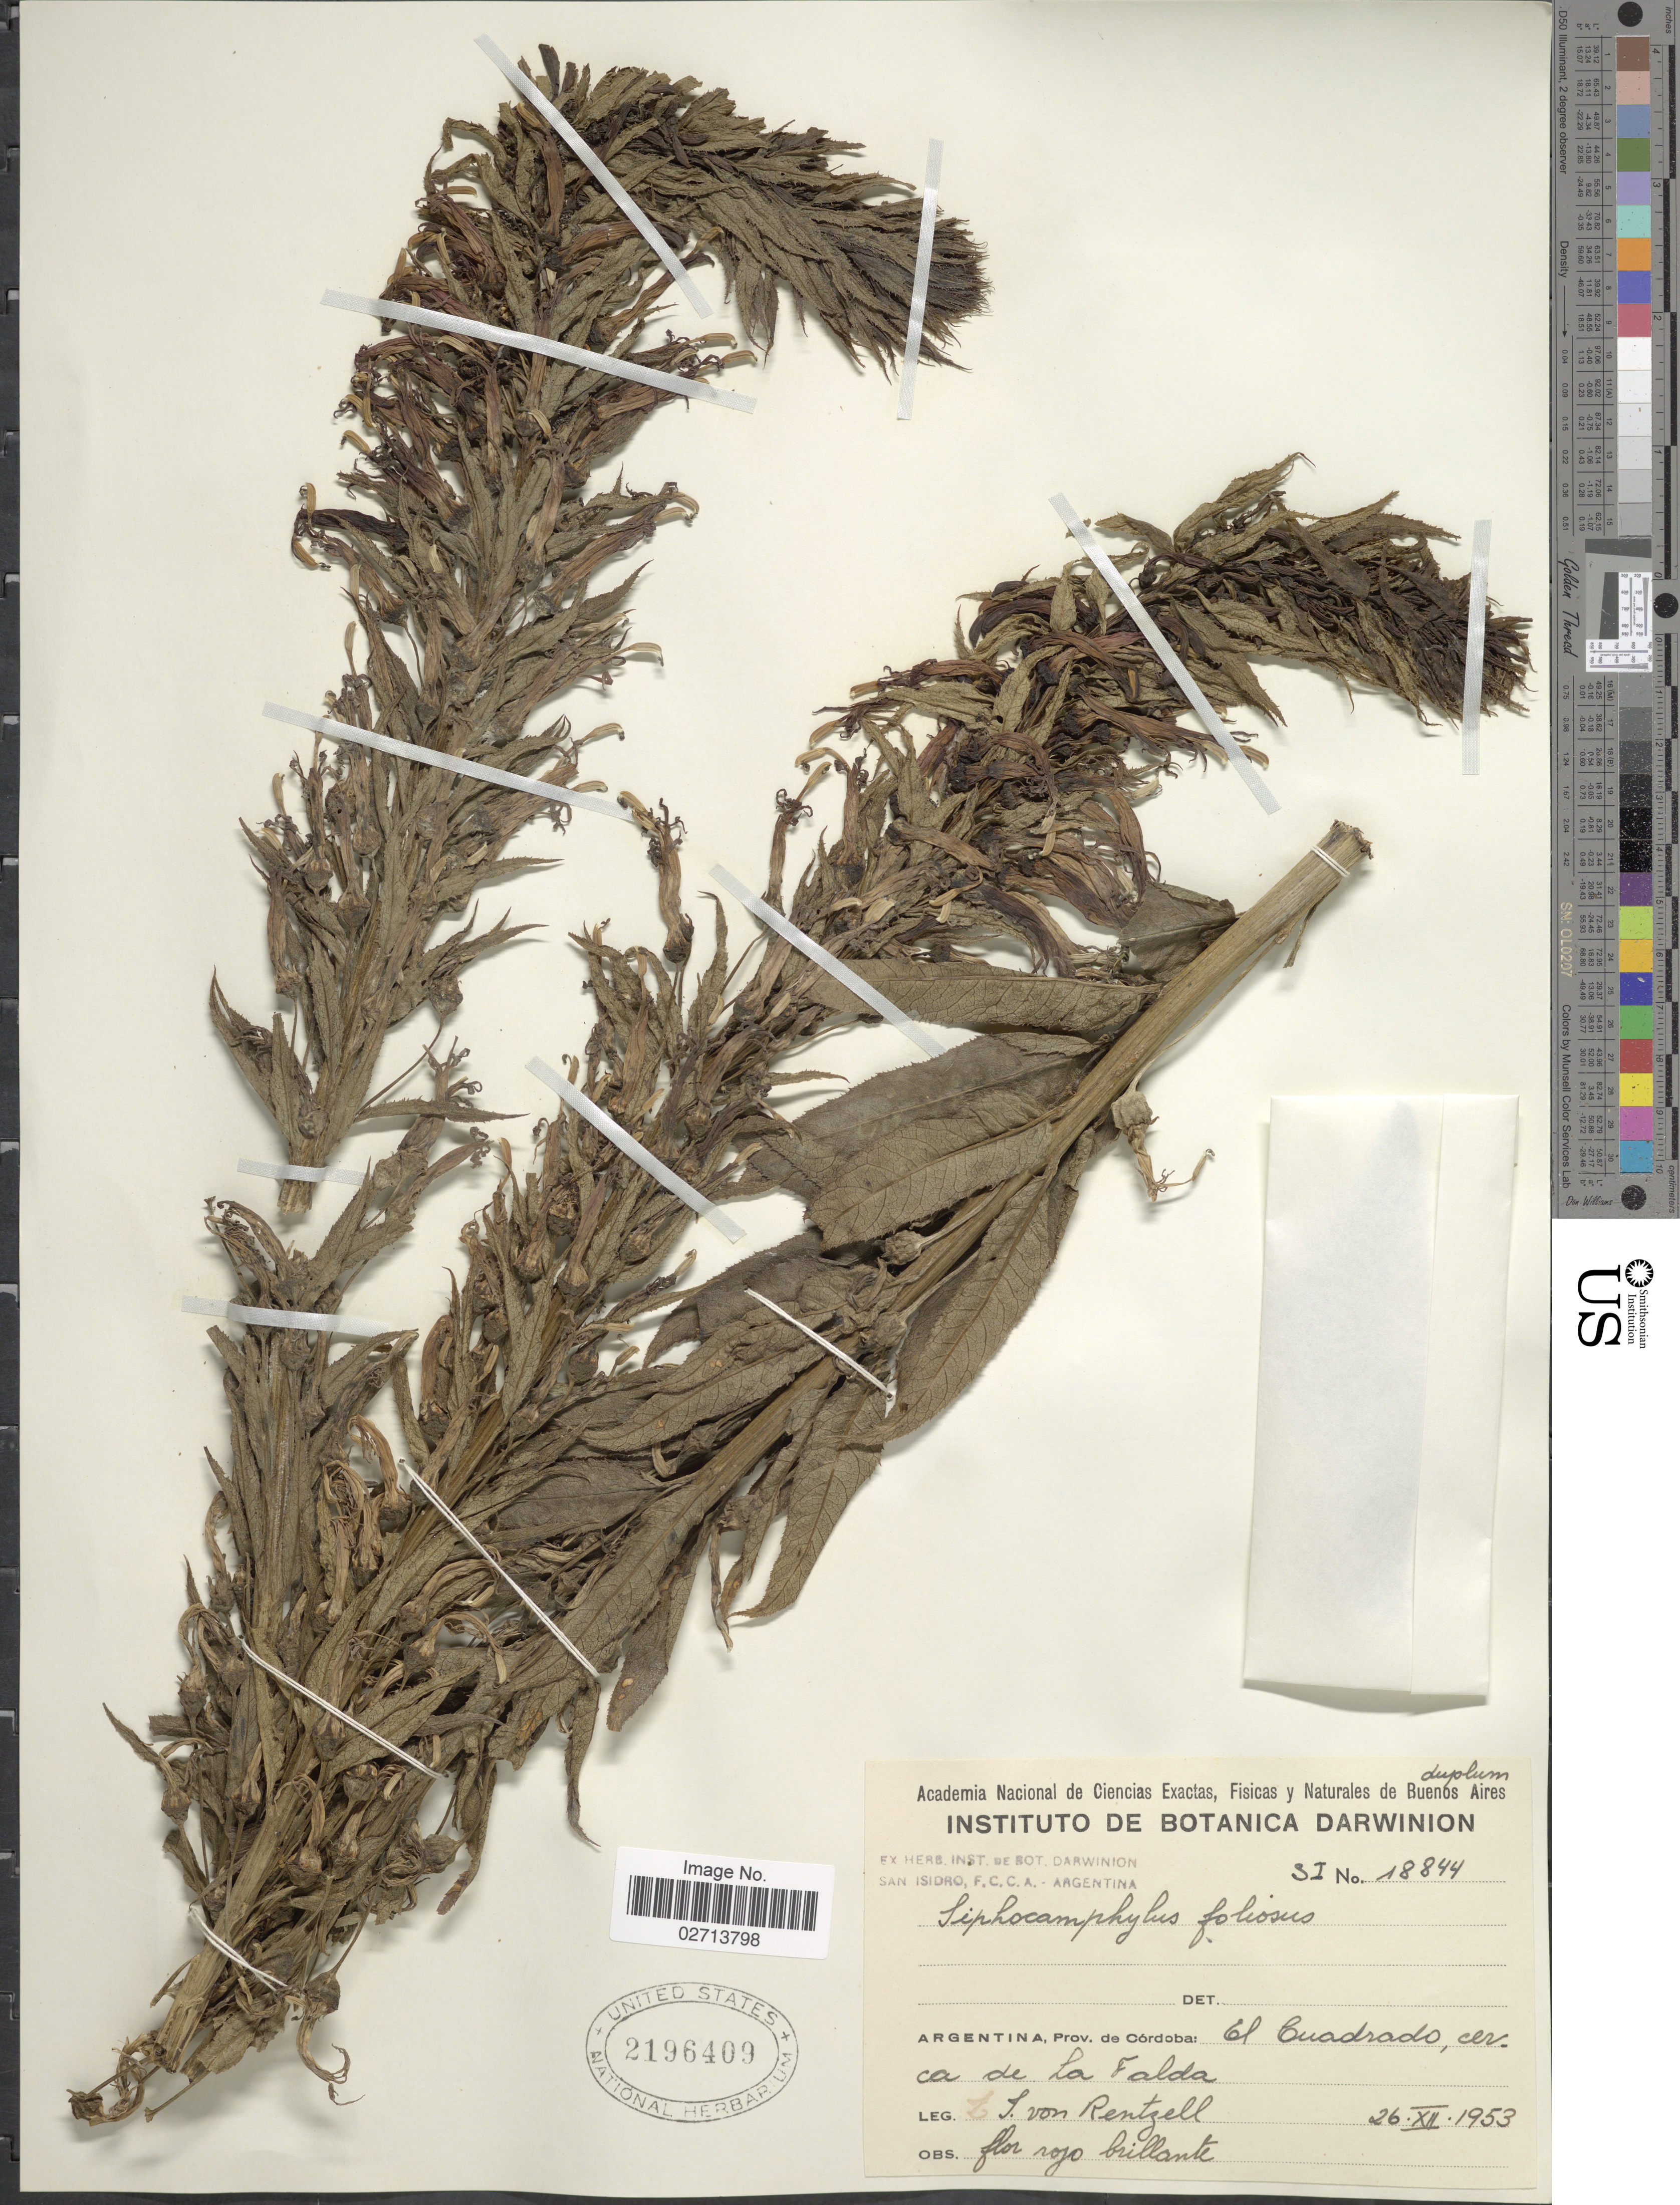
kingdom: Plantae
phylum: Tracheophyta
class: Magnoliopsida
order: Asterales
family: Campanulaceae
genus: Siphocampylus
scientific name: Siphocampylus foliosus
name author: Griseb.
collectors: I. von Rentzell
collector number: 18844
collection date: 1953-12-26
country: Argentina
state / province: Cordoba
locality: El Cuadrado, cerca de La Falda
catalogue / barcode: US 2196409